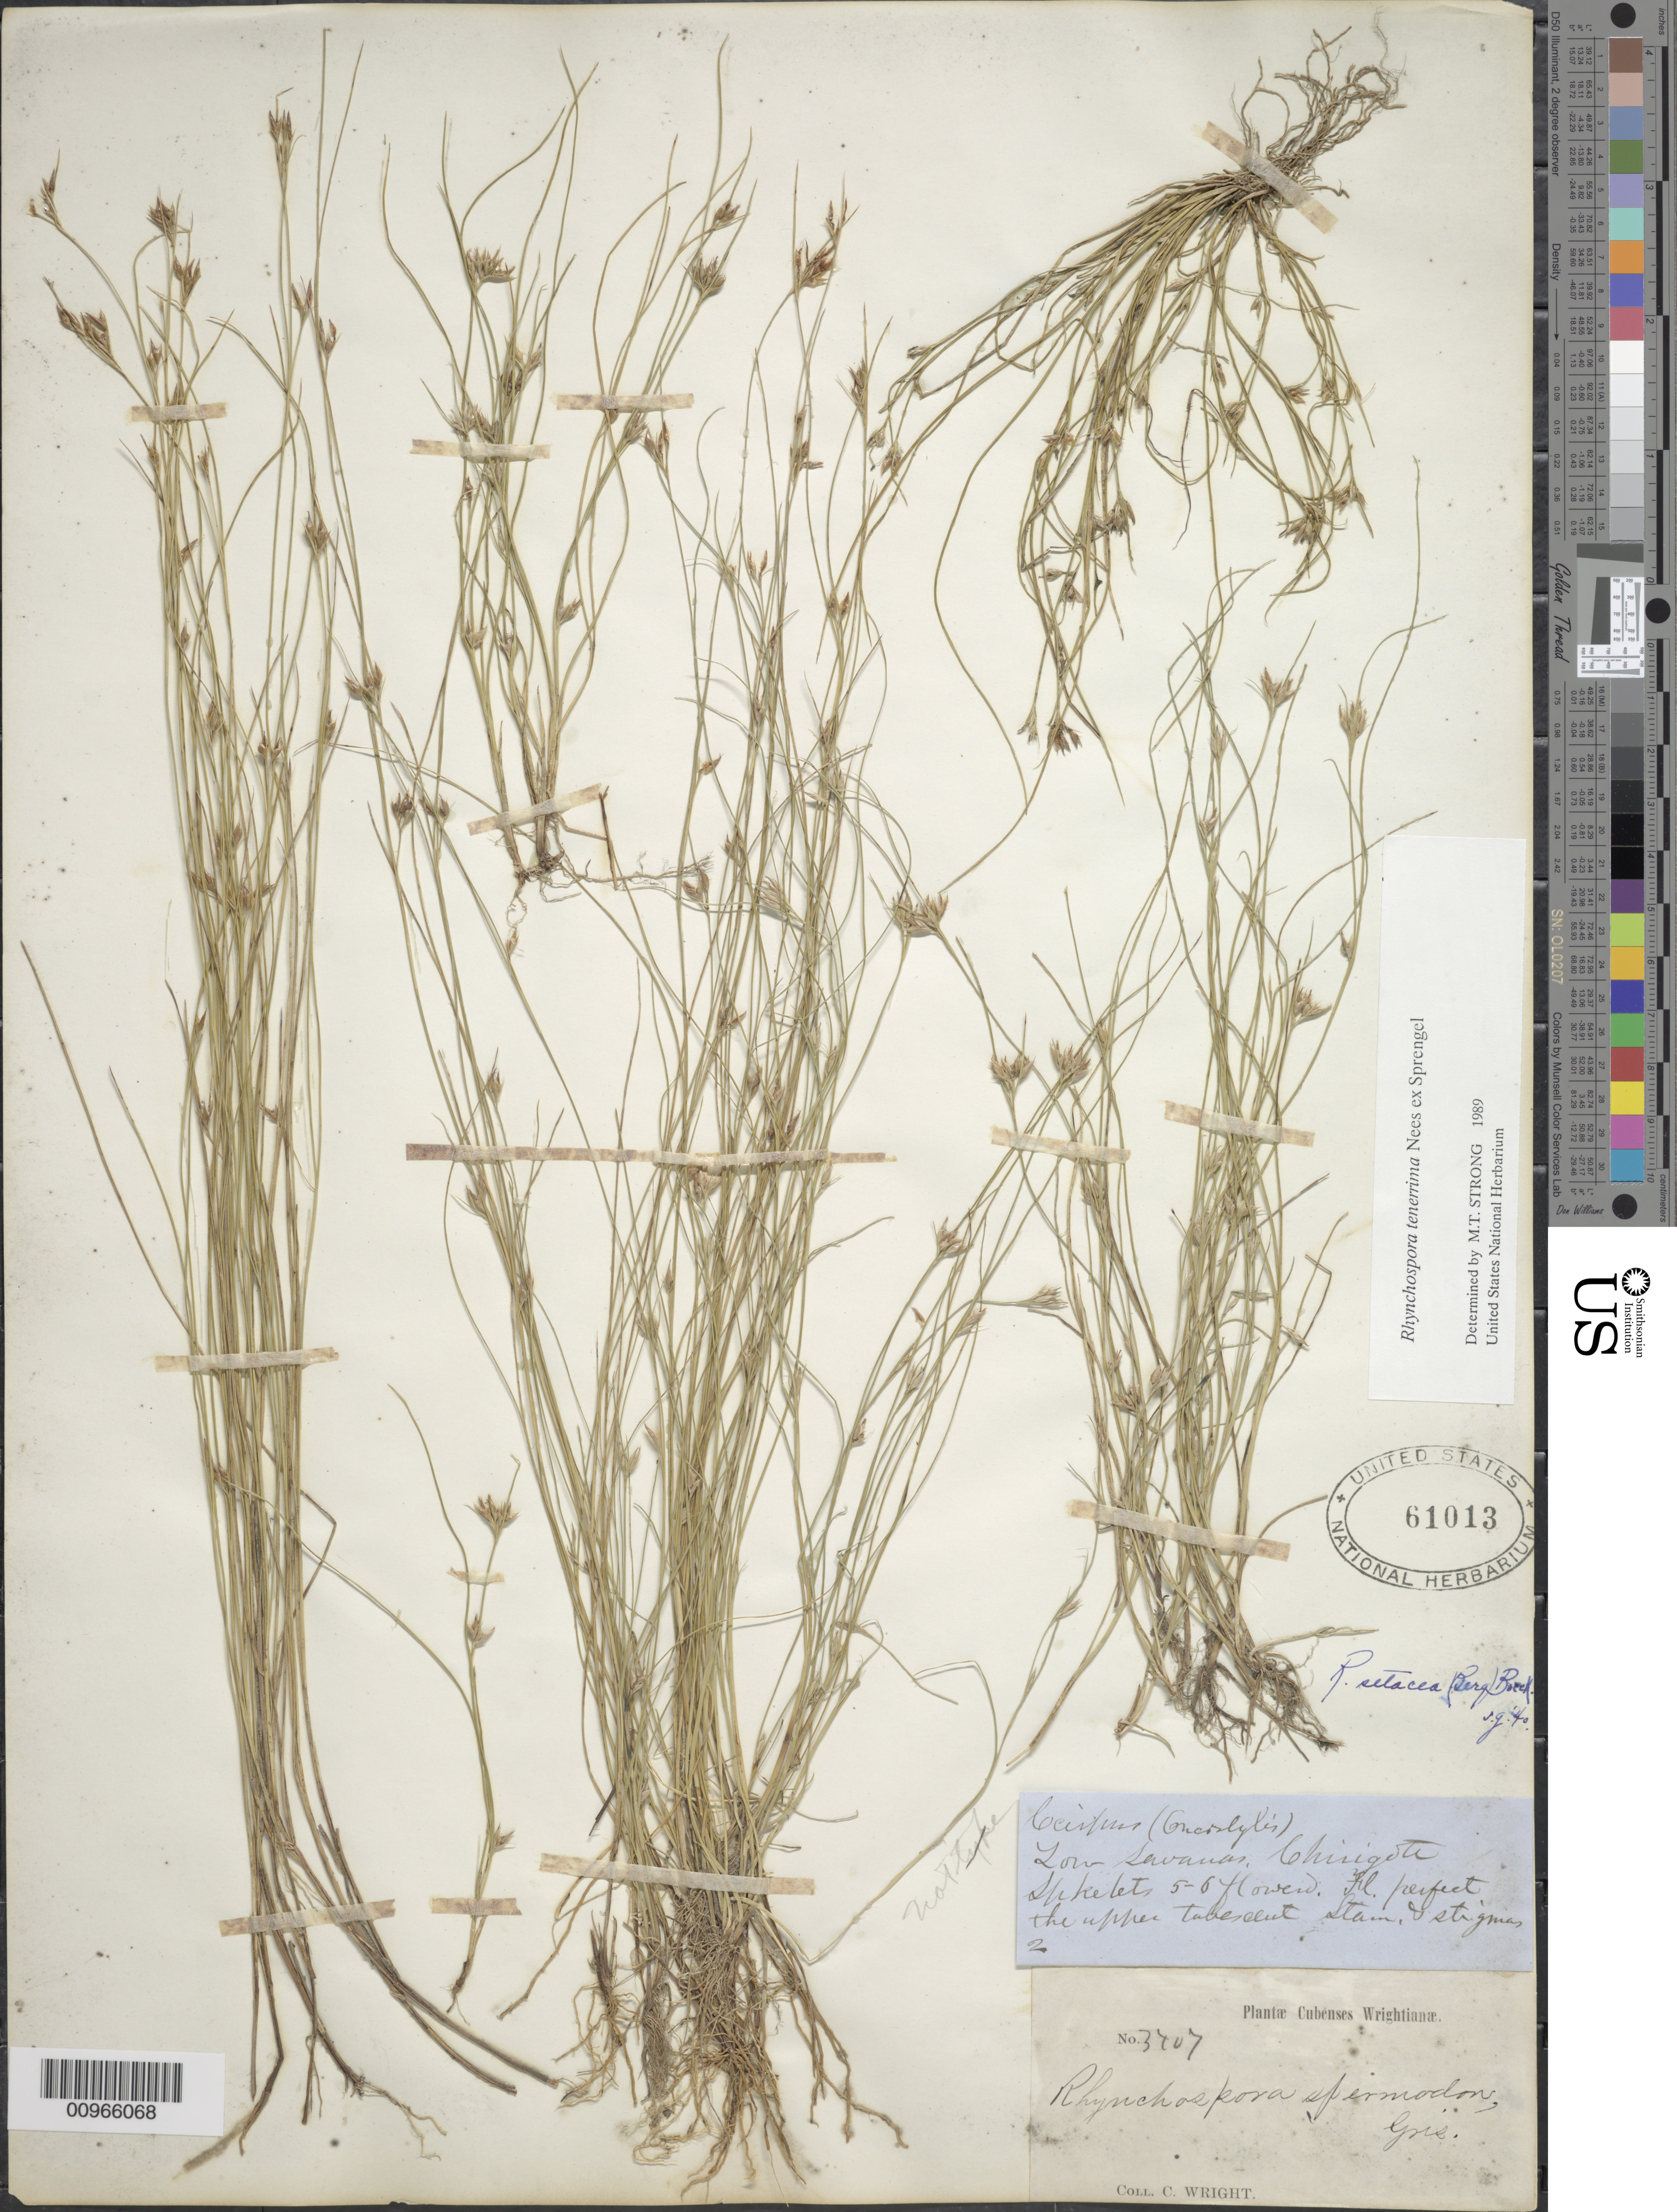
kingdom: Plantae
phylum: Tracheophyta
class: Liliopsida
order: Poales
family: Cyperaceae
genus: Rhynchospora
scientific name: Rhynchospora tenerrima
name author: Nees ex Spreng.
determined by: Strong, M. T., (US), Smithsonian Institution - National Museum of Natural History (UNITED STATES)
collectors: C. Wright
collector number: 3707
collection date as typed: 1800 to -- --- 1899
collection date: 1800/1899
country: Cuba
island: Cuba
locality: Chirigote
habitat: Low savanas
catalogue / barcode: US 61013